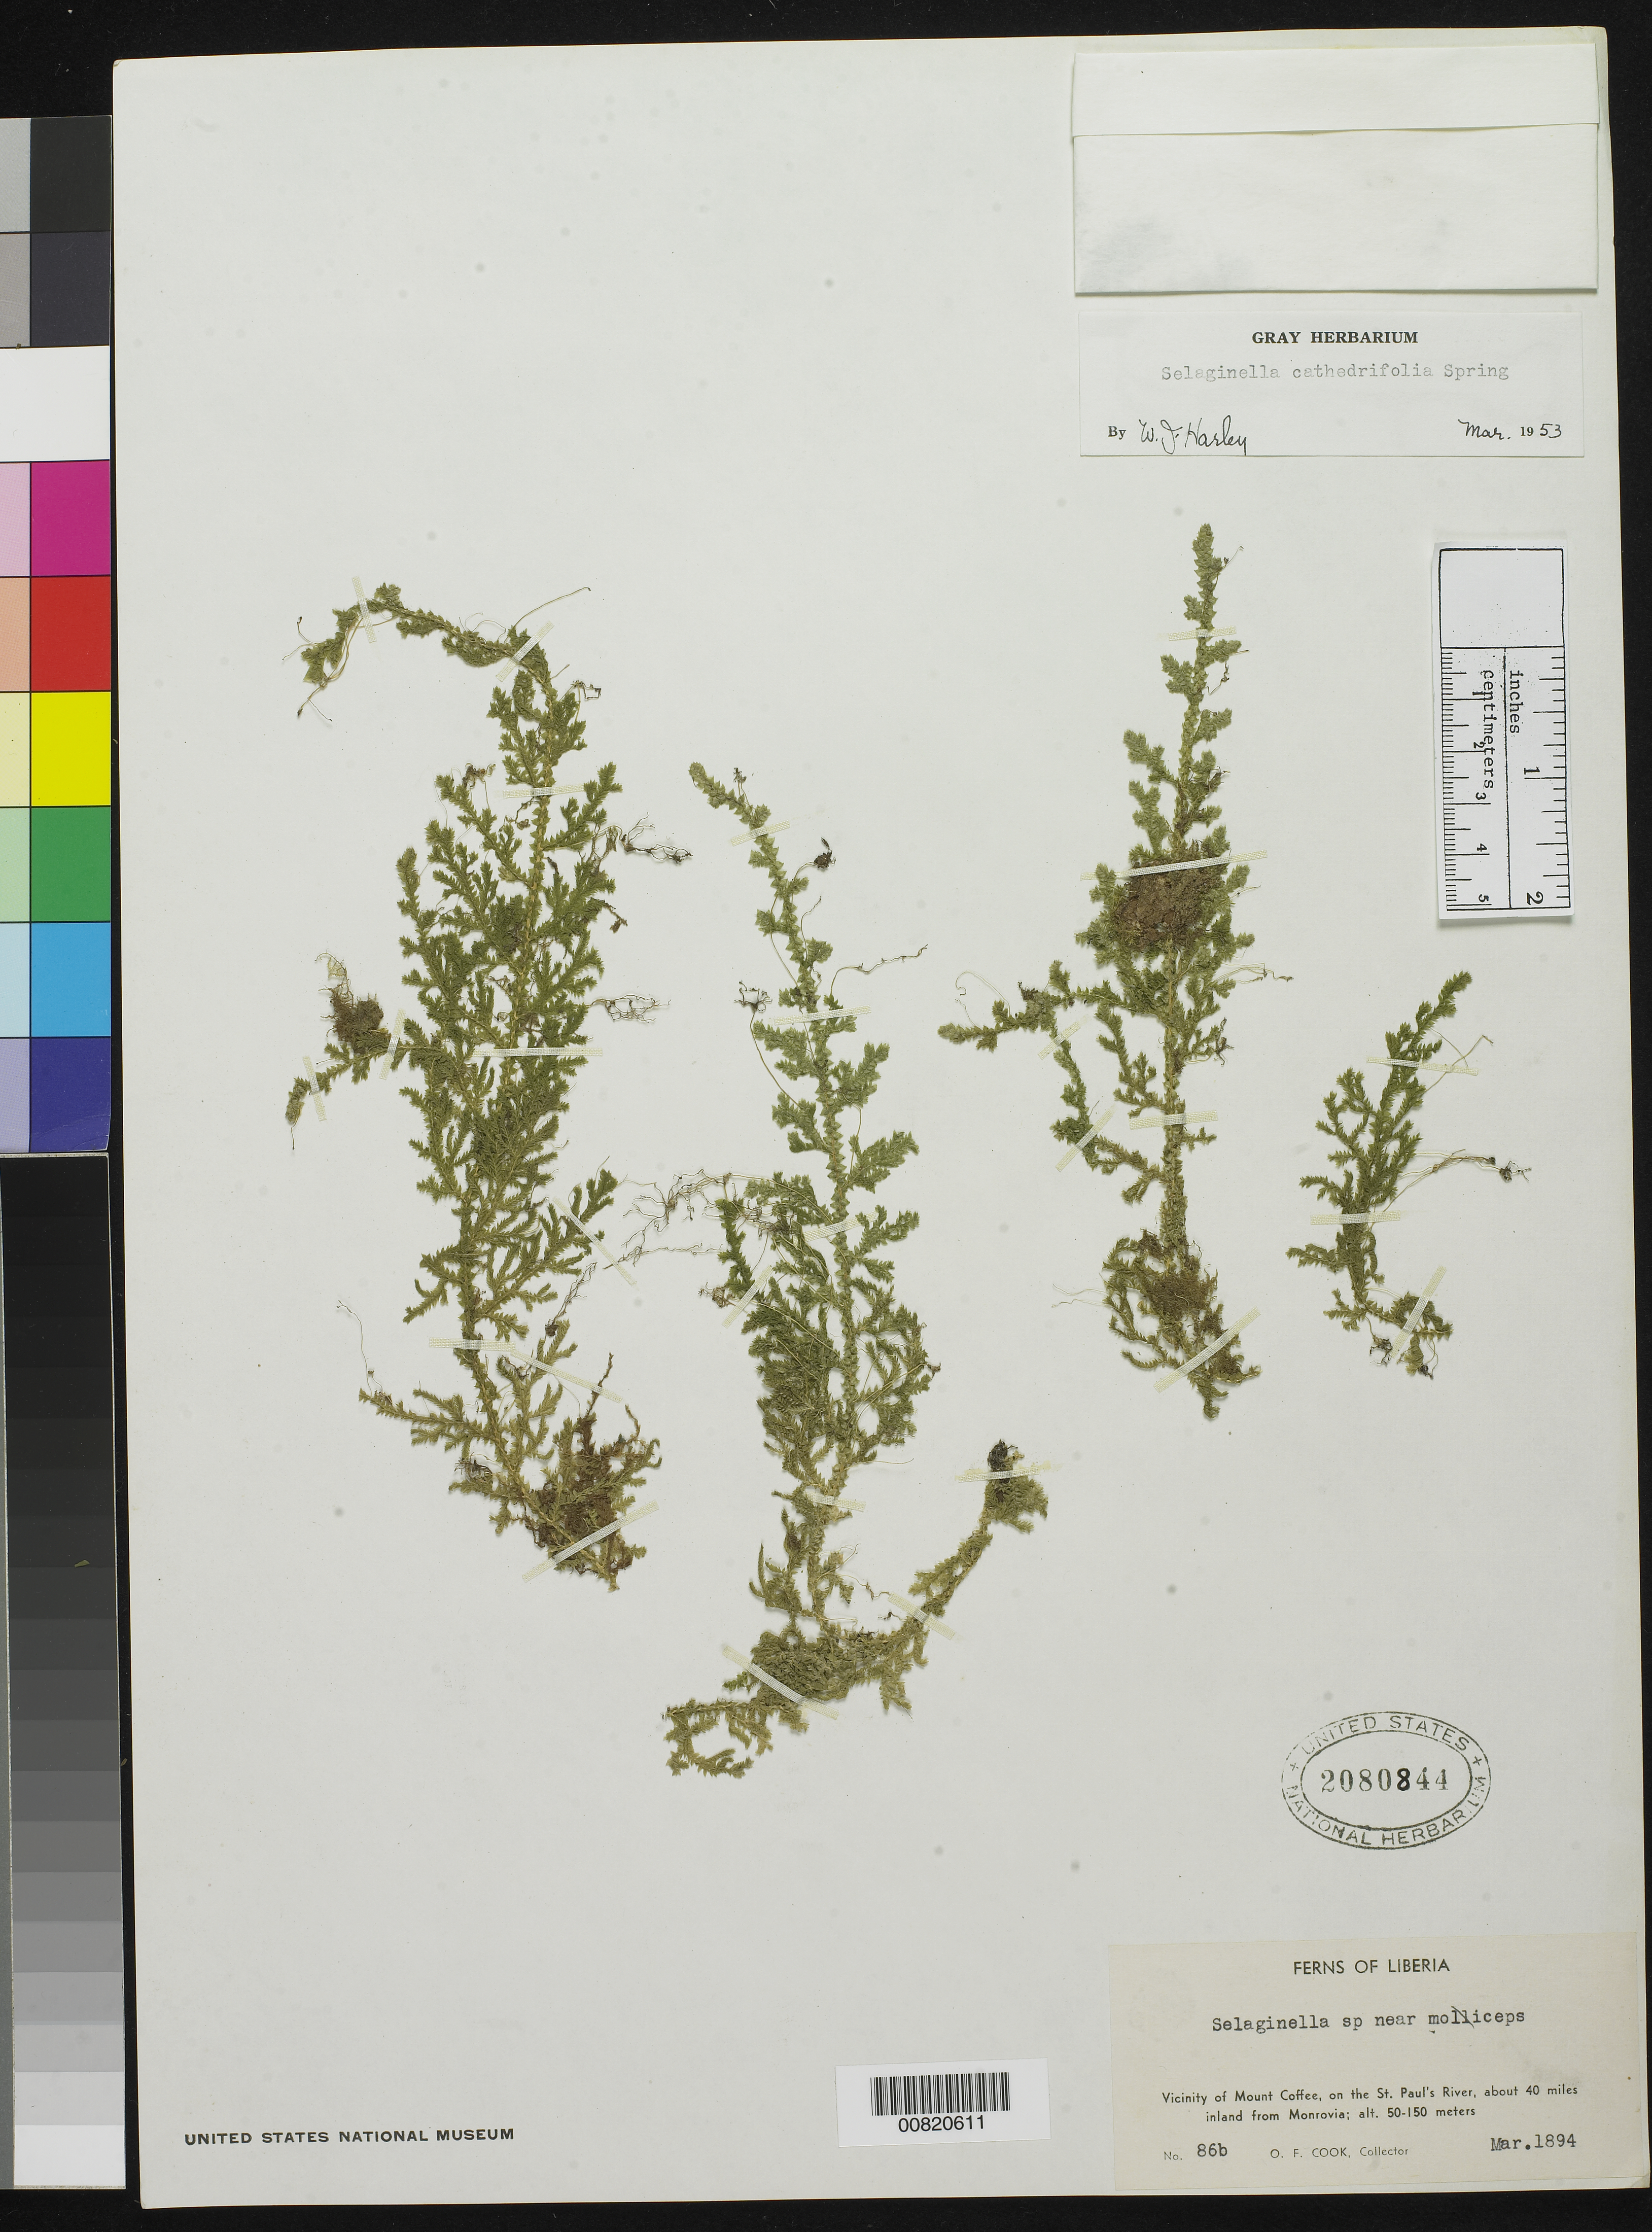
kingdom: Plantae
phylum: Tracheophyta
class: Lycopodiopsida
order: Selaginellales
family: Selaginellaceae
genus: Selaginella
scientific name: Selaginella cathedrifolia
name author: Spring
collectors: O. F. Cook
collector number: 86b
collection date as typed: Mar 1894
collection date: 1894-03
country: Liberia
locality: Vicinity of Mt. Coffee, on the St. Paul's River, about 40 miles inland from Monrovia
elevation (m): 50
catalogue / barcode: US 2080844